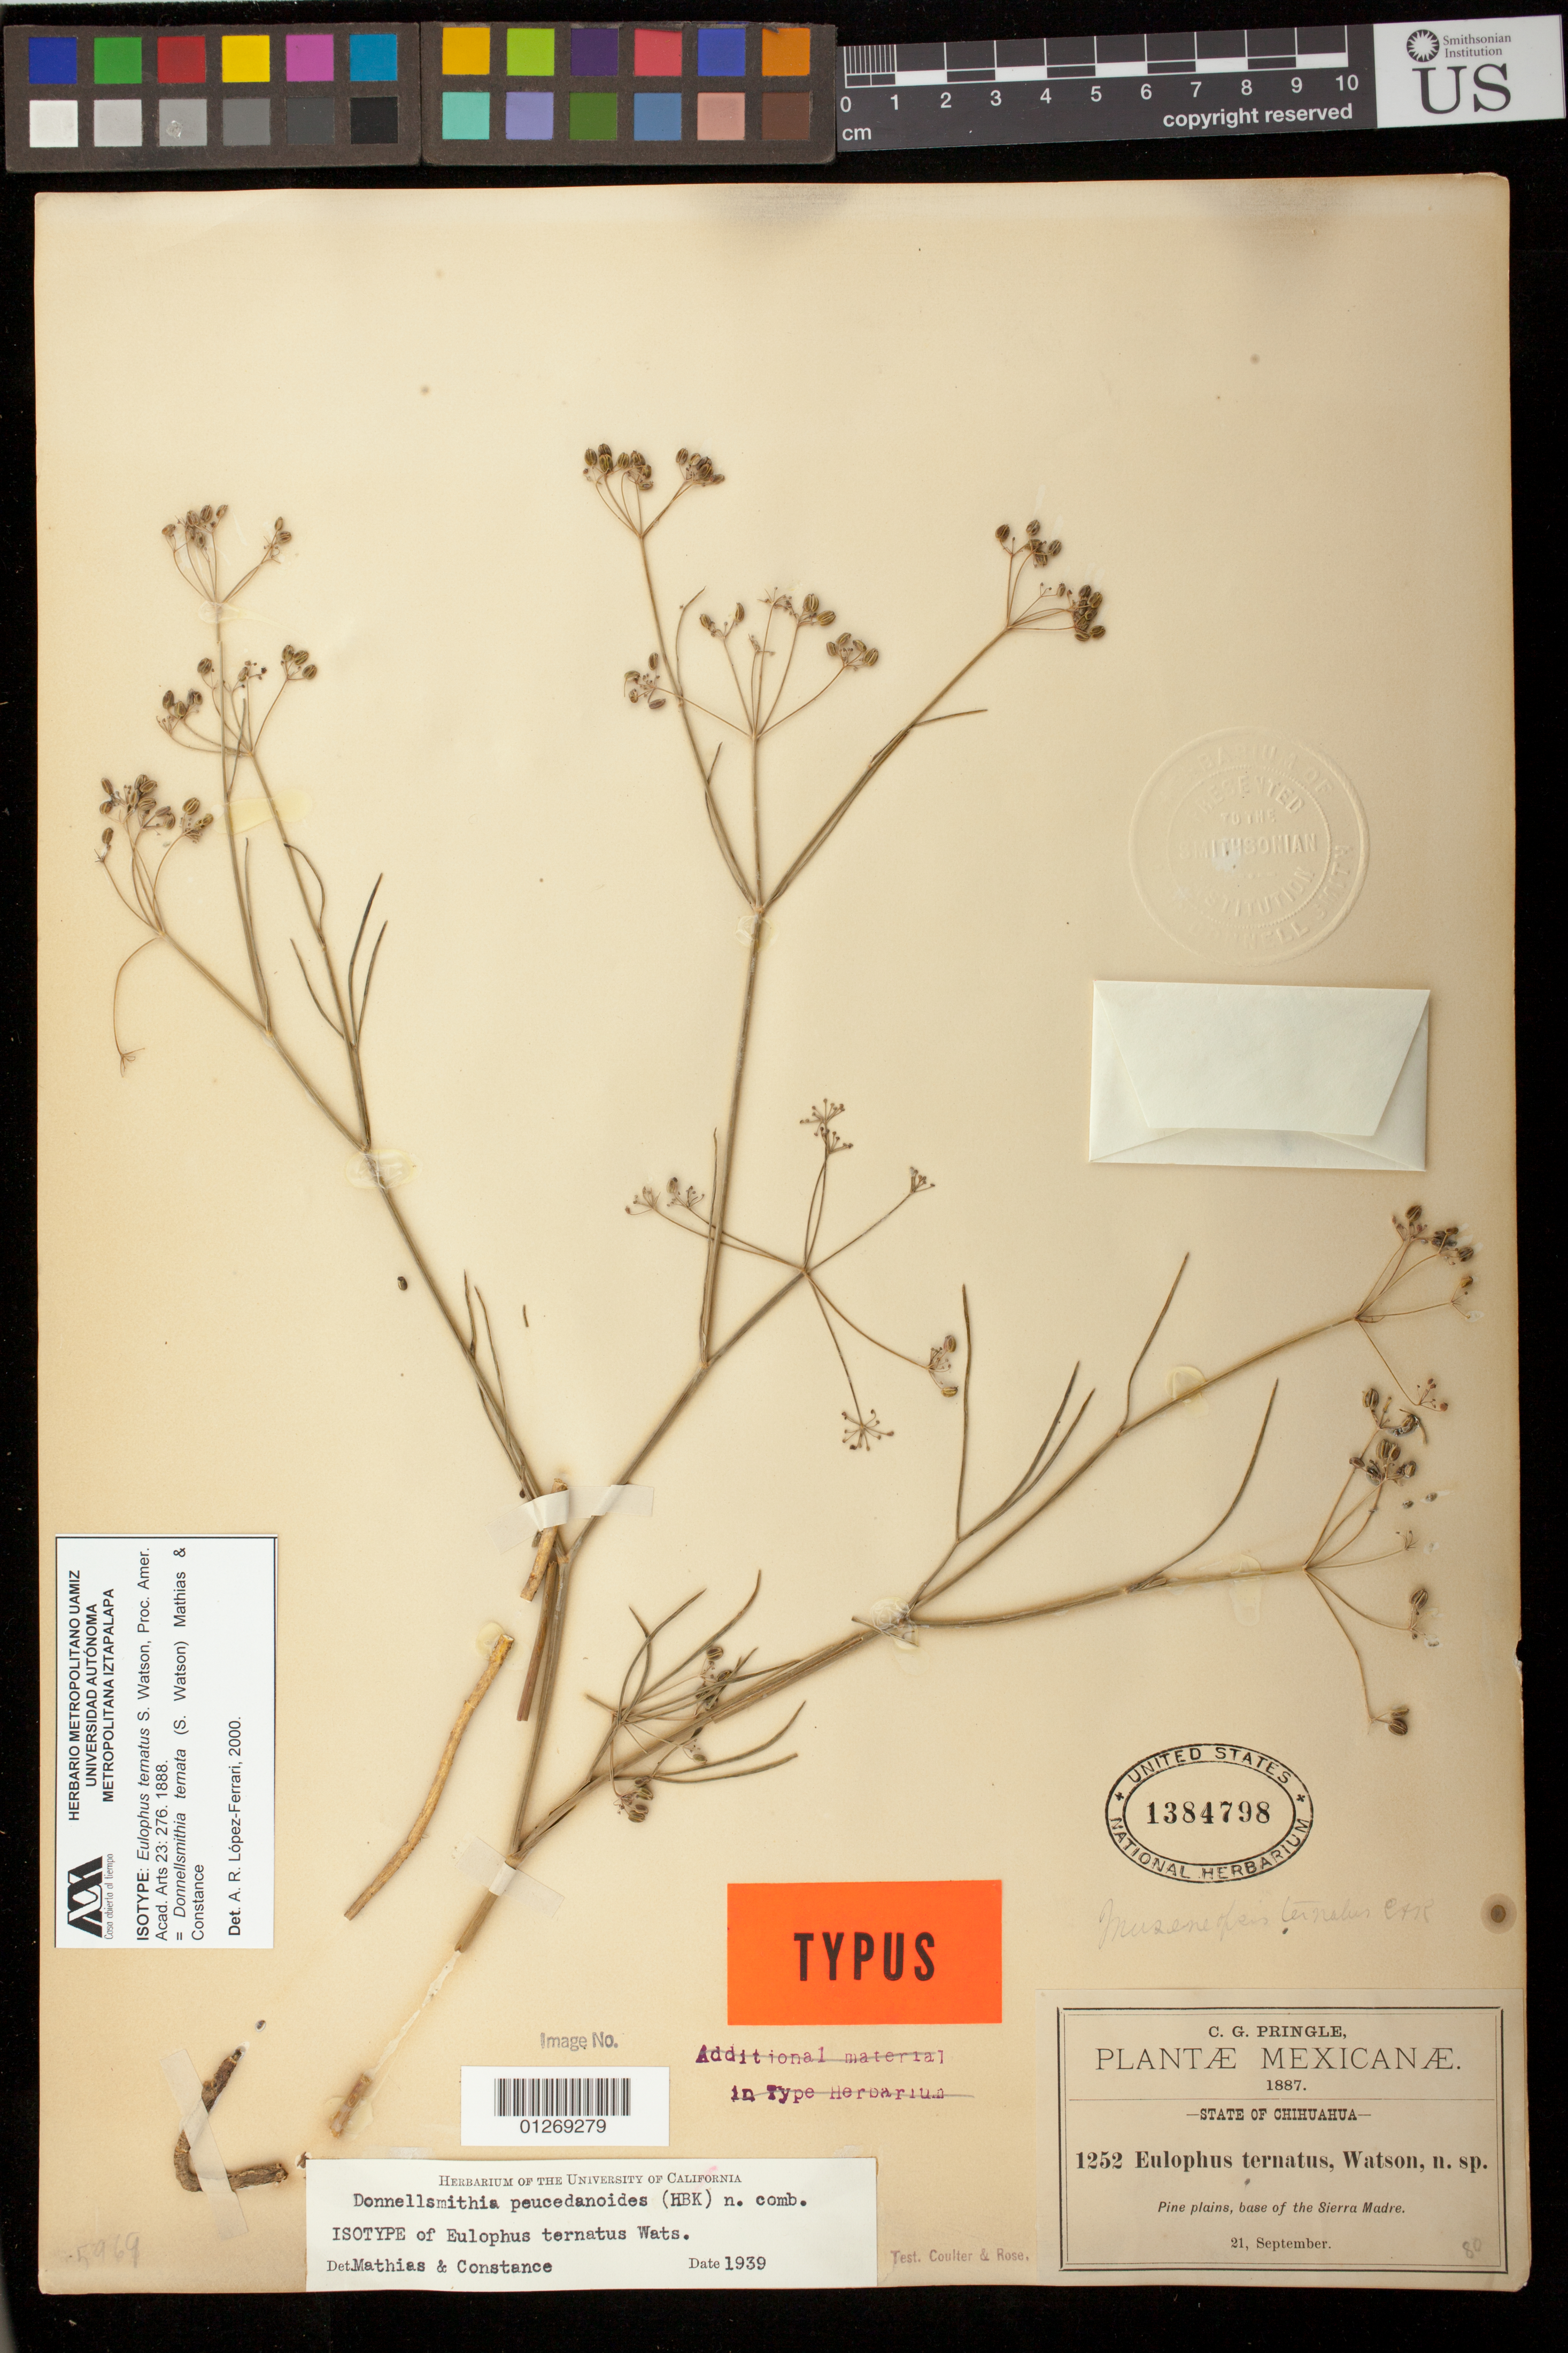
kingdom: Plantae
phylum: Tracheophyta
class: Magnoliopsida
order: Apiales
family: Apiaceae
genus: Eulophus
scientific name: Eulophus ternatus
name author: S. Watson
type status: Isotype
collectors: C. G. Pringle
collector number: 1252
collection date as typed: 21 Sep 1887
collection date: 1887-09-21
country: Mexico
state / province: Chihuahua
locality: Base of Sierra Madre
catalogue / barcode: US 1384798